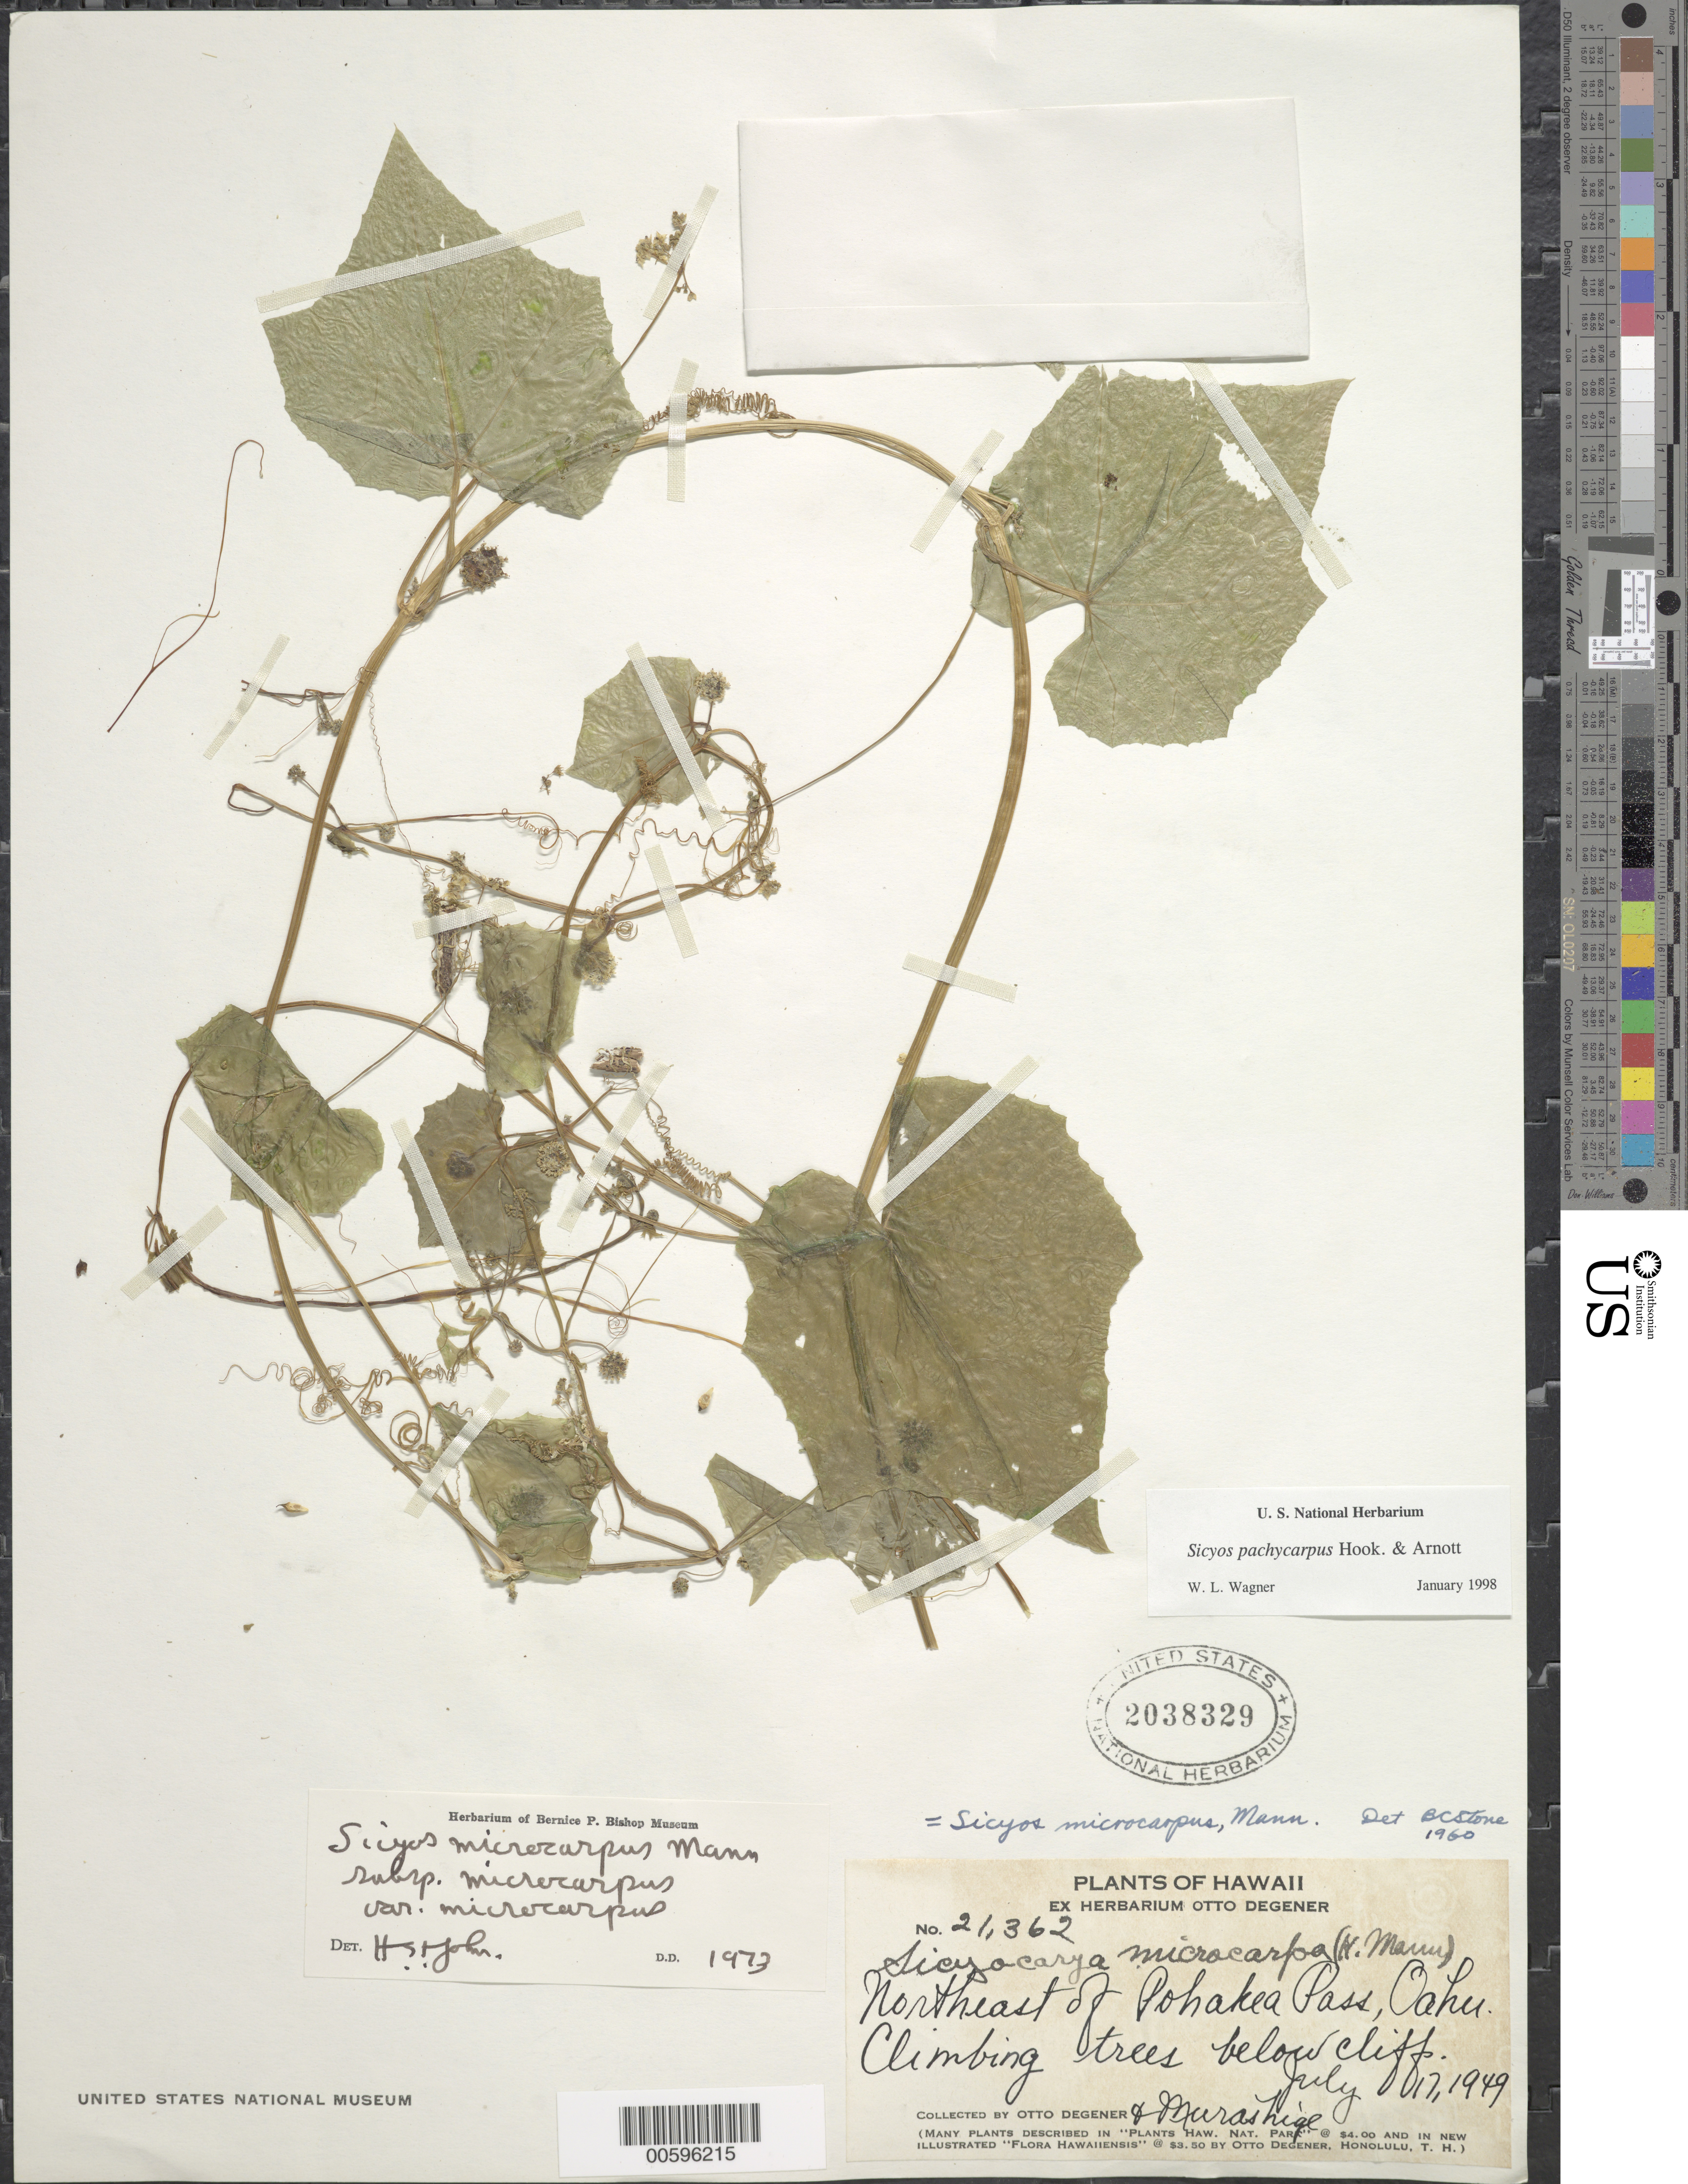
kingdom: Plantae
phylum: Tracheophyta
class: Magnoliopsida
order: Cucurbitales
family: Cucurbitaceae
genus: Sicyos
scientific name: Sicyos pachycarpus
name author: Hook. & Arn.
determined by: Wagner, W. L., (BOT), Smithsonian Institution - National Museum of Natural History (UNITED STATES)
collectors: O. Degener & Murashige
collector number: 21362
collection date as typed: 17 Jul 1949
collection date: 1949-07-17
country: United States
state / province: Hawaii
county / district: Honolulu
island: Oahu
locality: NE of Pohakea Pass.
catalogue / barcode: US 2038329